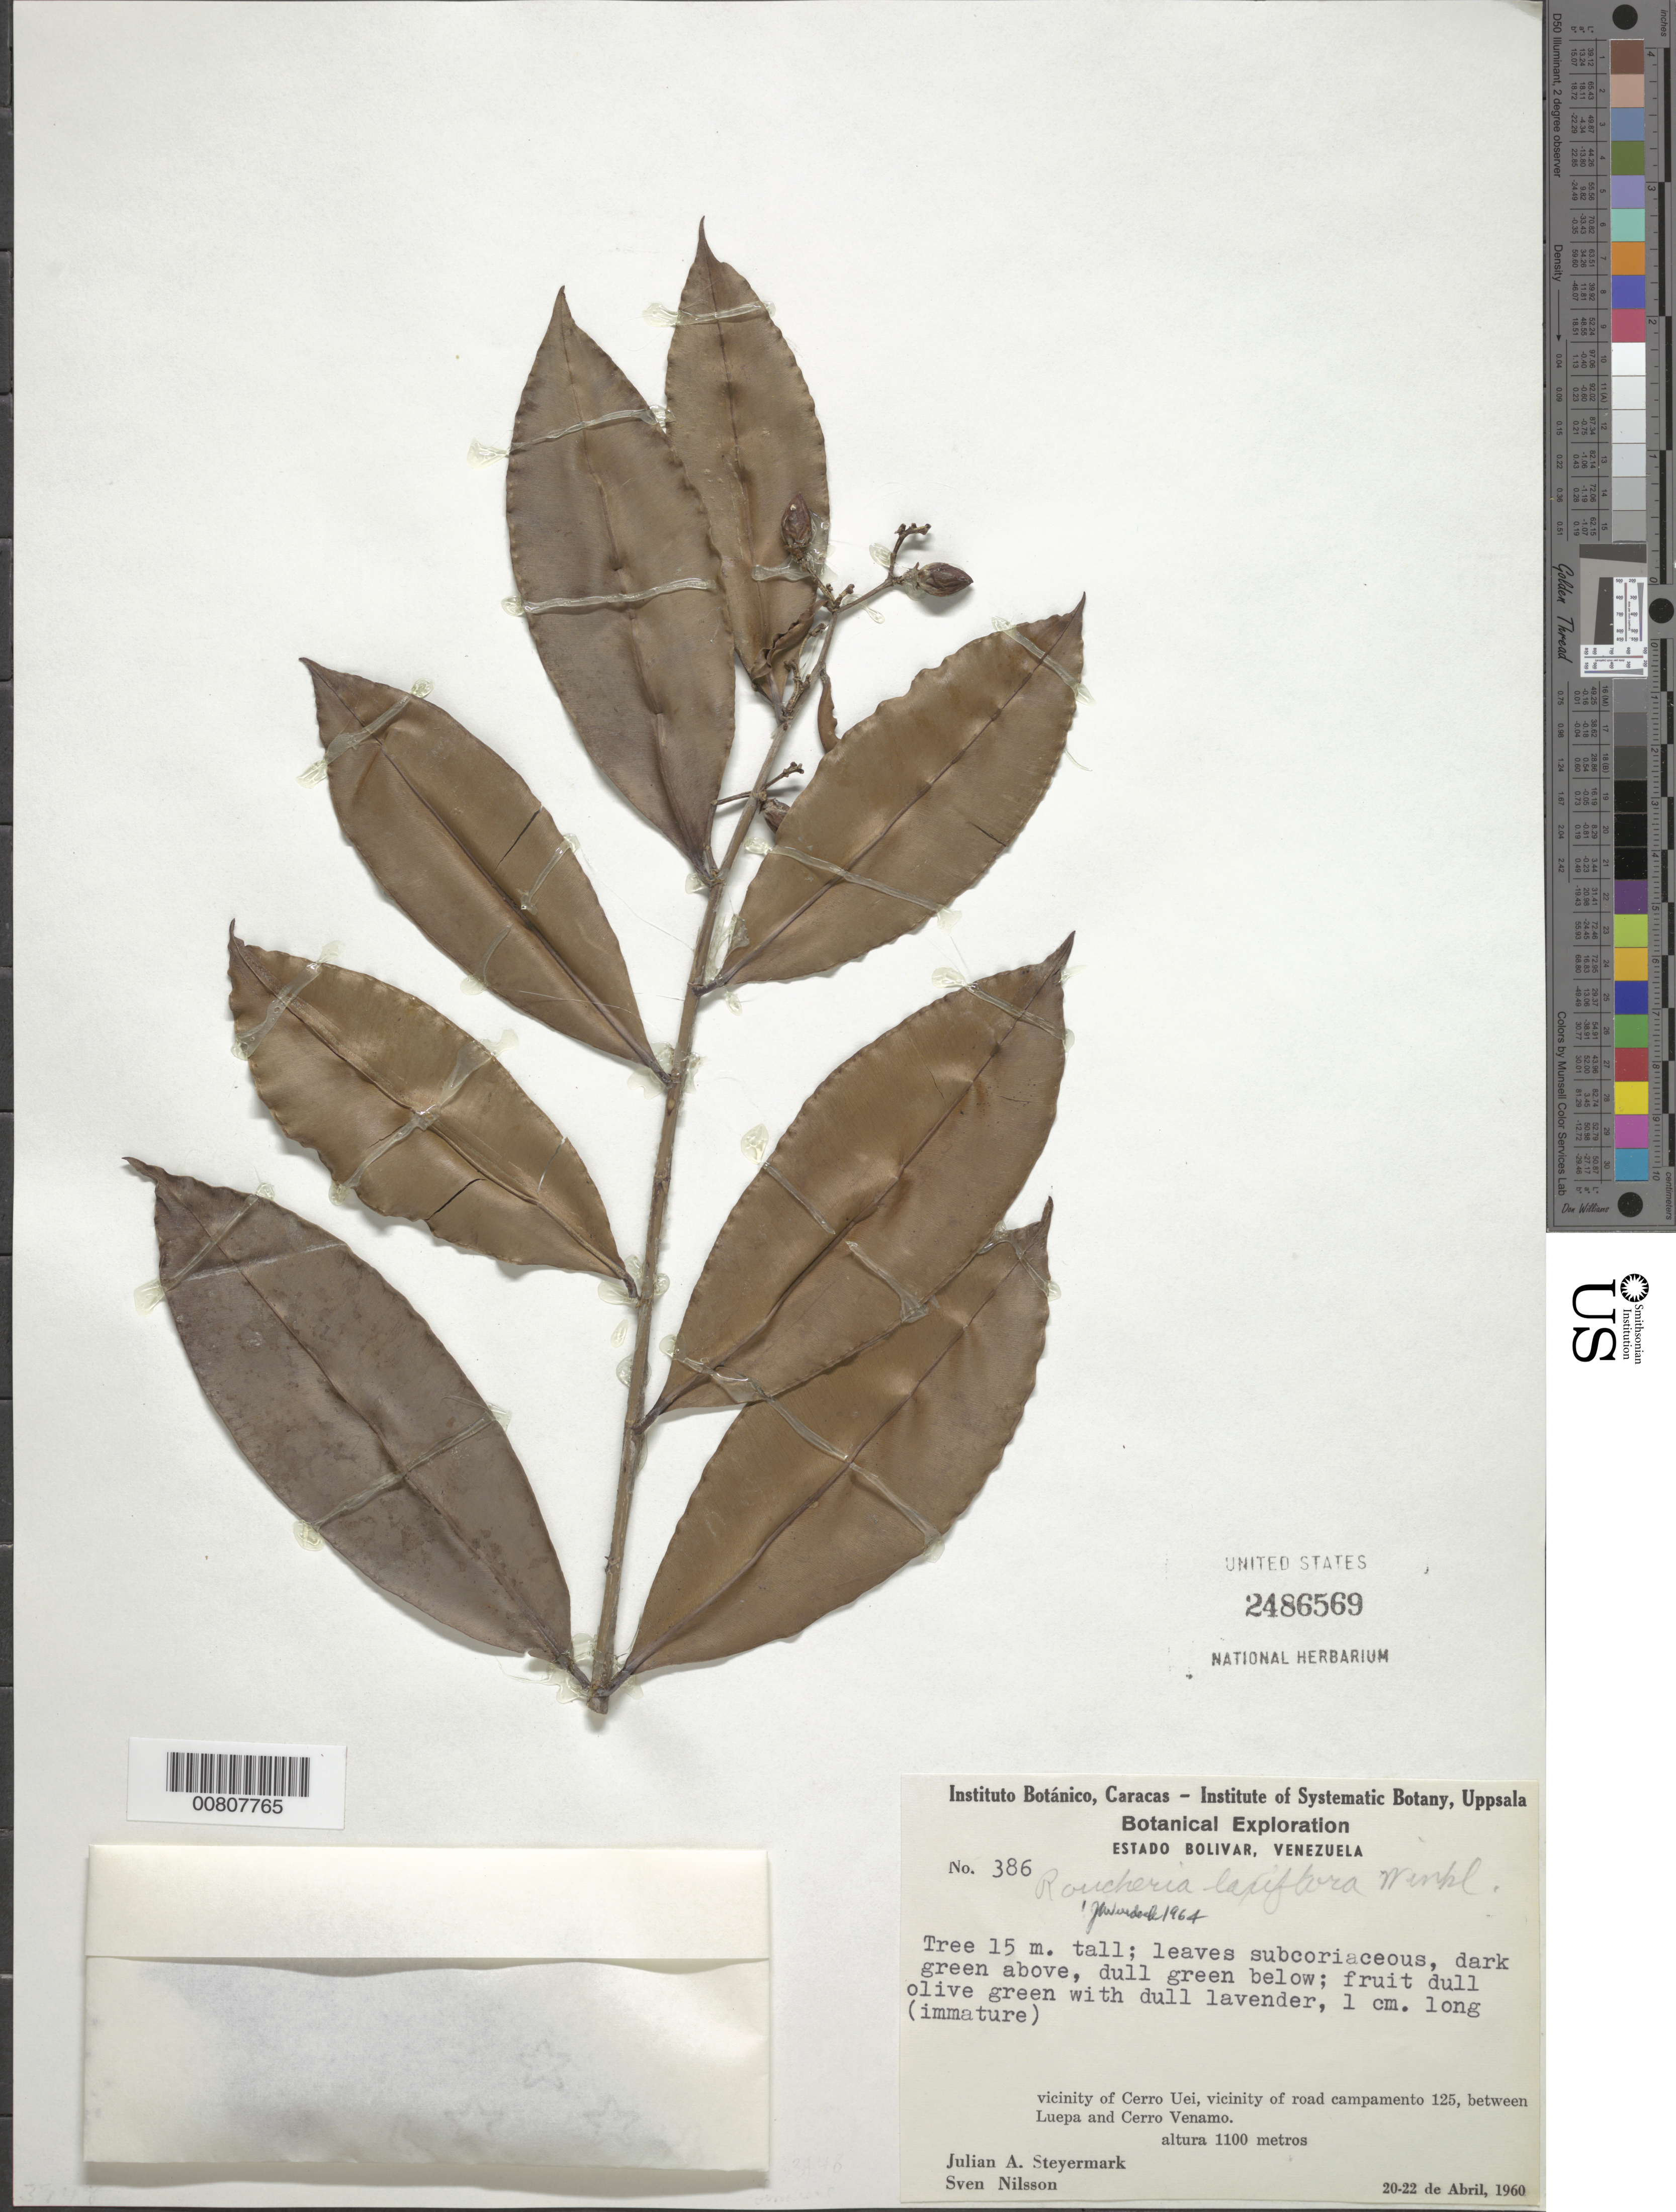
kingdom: Plantae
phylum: Tracheophyta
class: Magnoliopsida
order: Malpighiales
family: Linaceae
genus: Roucheria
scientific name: Roucheria laxiflora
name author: H. Winkl.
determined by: Wurdack, John J., (US), US (UNITED STATES)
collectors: J. Steyermark & S. Nilsson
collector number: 60 386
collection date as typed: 20-Apr-60 to 22-Apr-60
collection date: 1960-04-20/1960-04-22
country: Venezuela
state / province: Bolívar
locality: Cerro Uei, vic. road campamento 125, betw. Luepa & Cerro Venamo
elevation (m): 1100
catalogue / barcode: US 2486569